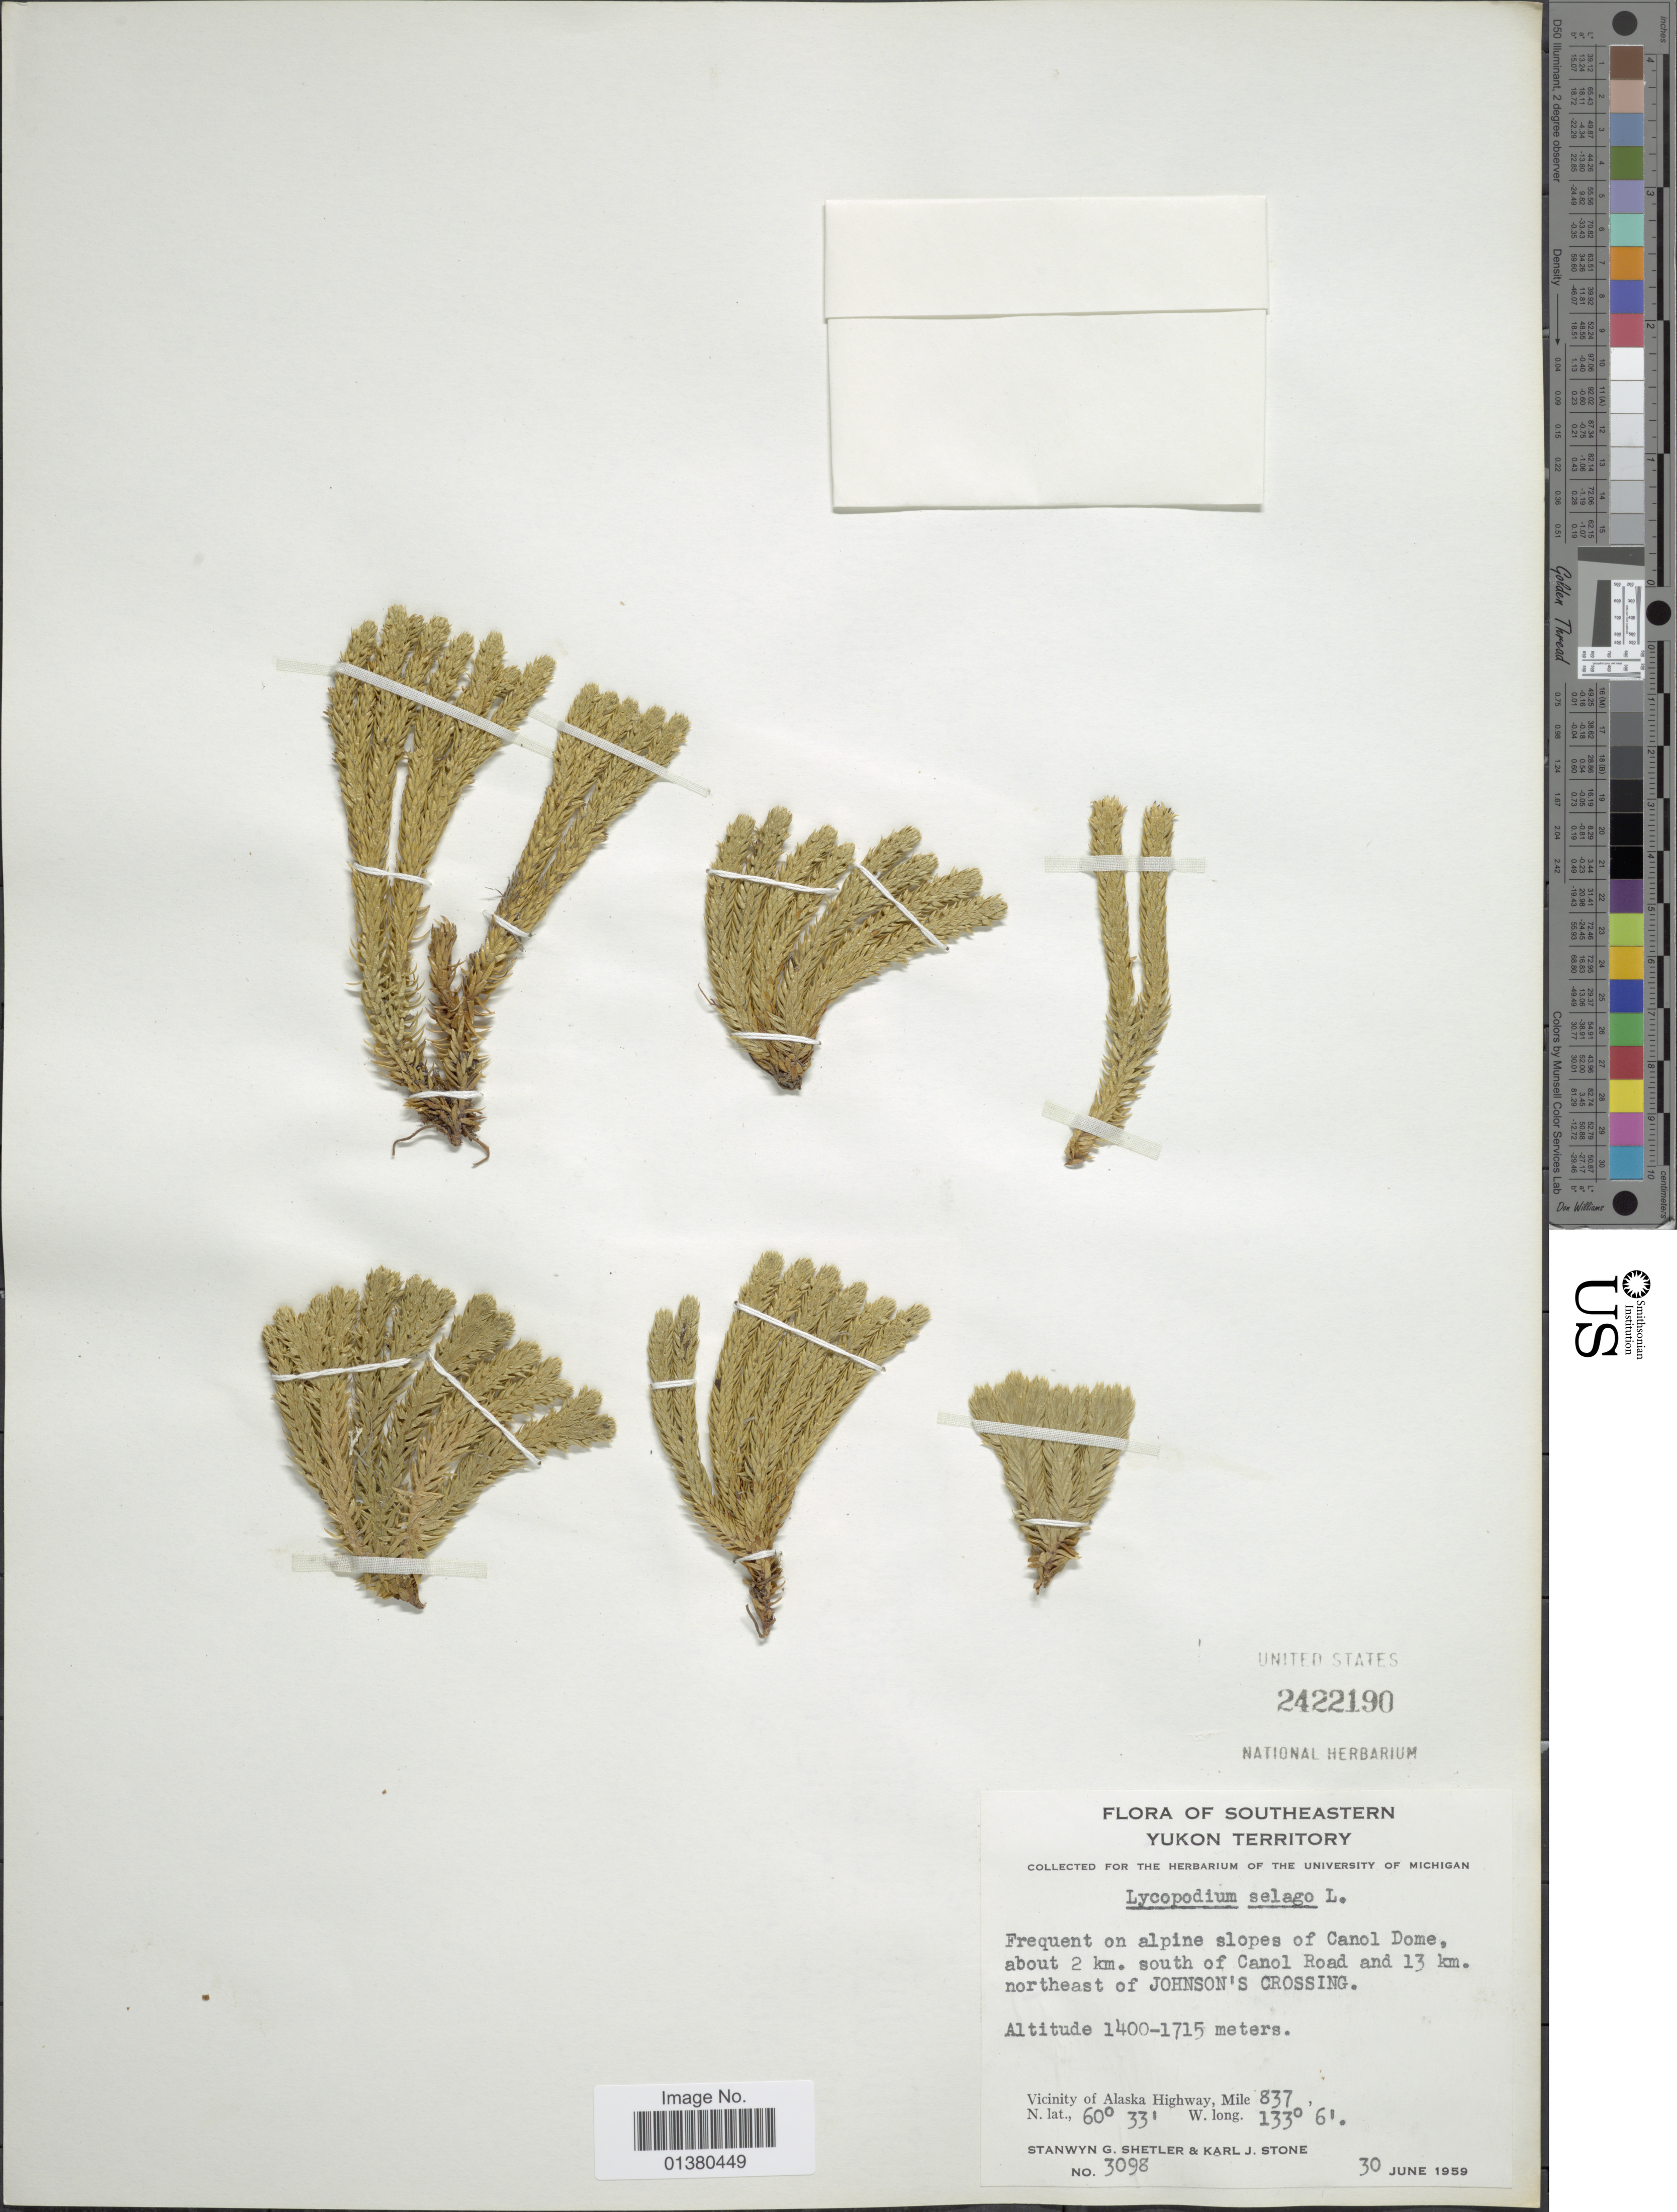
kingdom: Plantae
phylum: Tracheophyta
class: Lycopodiopsida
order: Lycopodiales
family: Lycopodiaceae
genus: Huperzia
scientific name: Huperzia selago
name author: (L.) Bernh. ex Schrank & Mart.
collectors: S. Shetler & K. J. Stone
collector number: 3098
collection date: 1959-06-30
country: Canada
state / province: Yukon Territory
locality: Southeastern Yukon territory, frequent on alpine slopes of Canol Dome, about 2 km south of Canol Road and 13 km northeast of Johnson's Crossing, Vicinity of Alaska Highway, Mile 837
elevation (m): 1400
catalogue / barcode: US 2422190